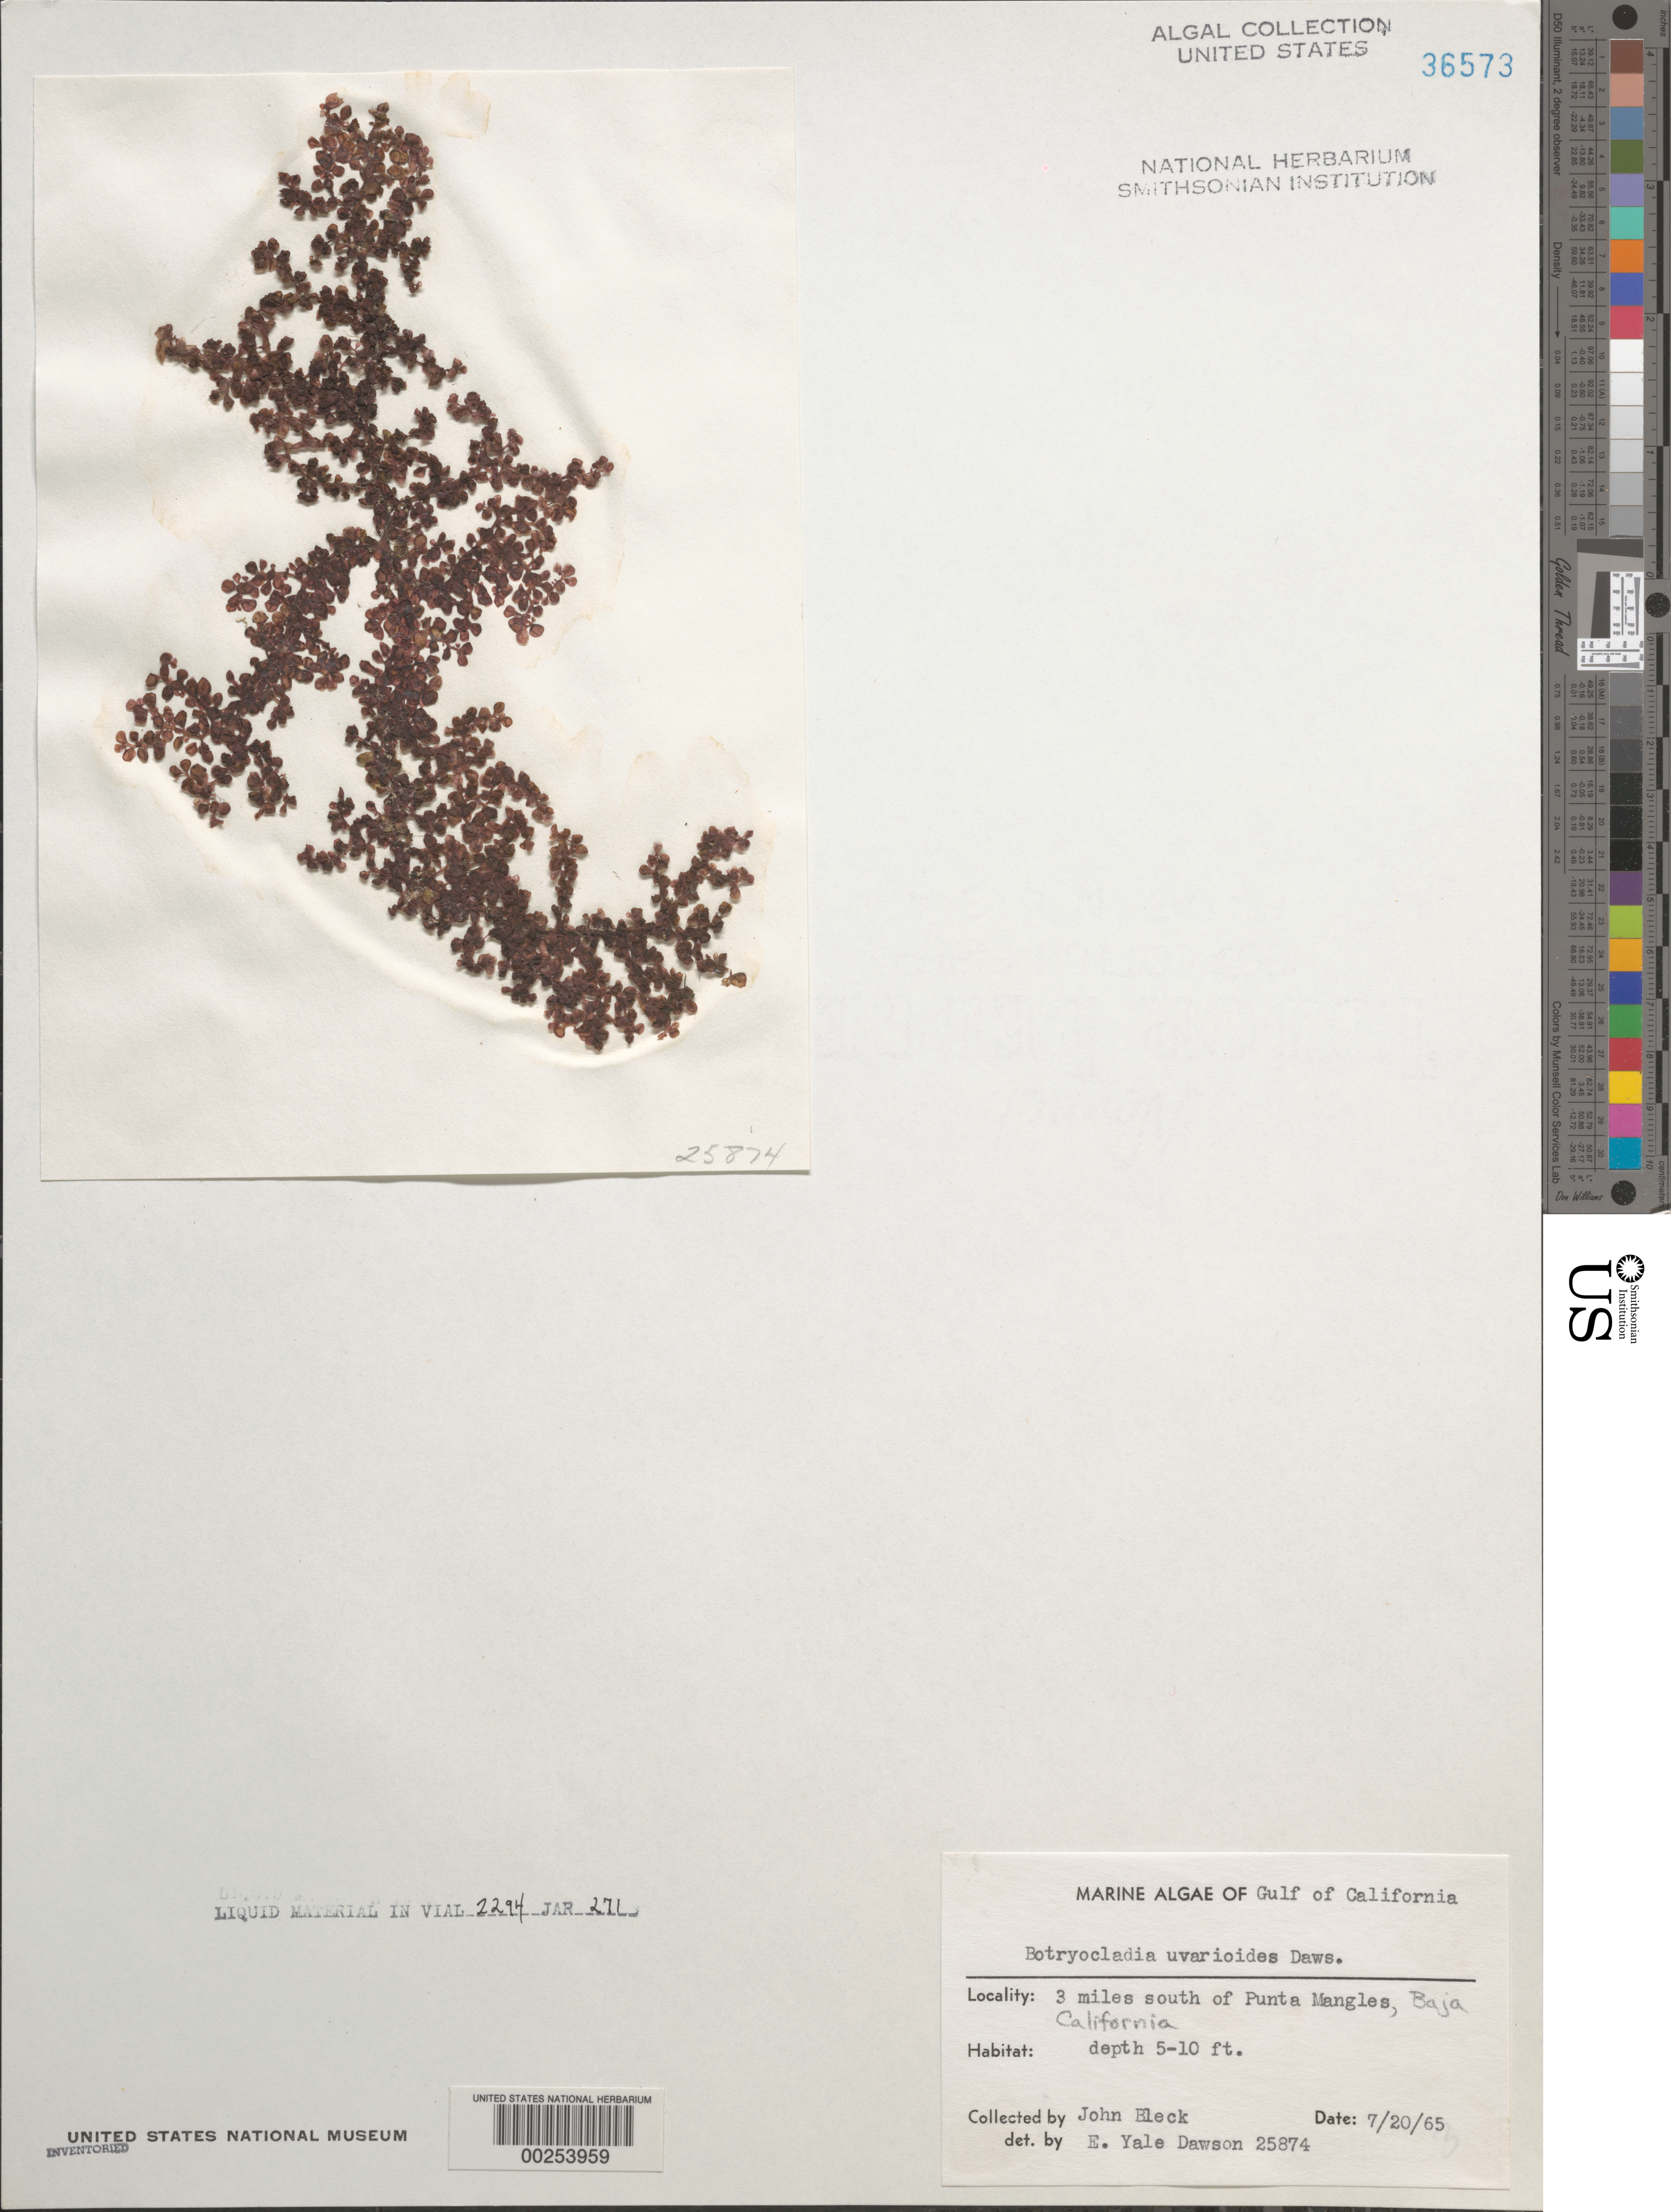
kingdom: Plantae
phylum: Rhodophyta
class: Florideophyceae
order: Rhodymeniales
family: Rhodymeniaceae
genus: Botryocladia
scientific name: Botryocladia uvarioides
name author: E.Y. Dawson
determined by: Dawson, E. Y.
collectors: J. Bleck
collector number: EYD 25874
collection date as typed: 20 Jul 1965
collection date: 1965-07-20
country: Mexico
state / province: Baja California Sur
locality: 3 miles south of Punta Mangleres (Punta Mangles)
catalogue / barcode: US 36573